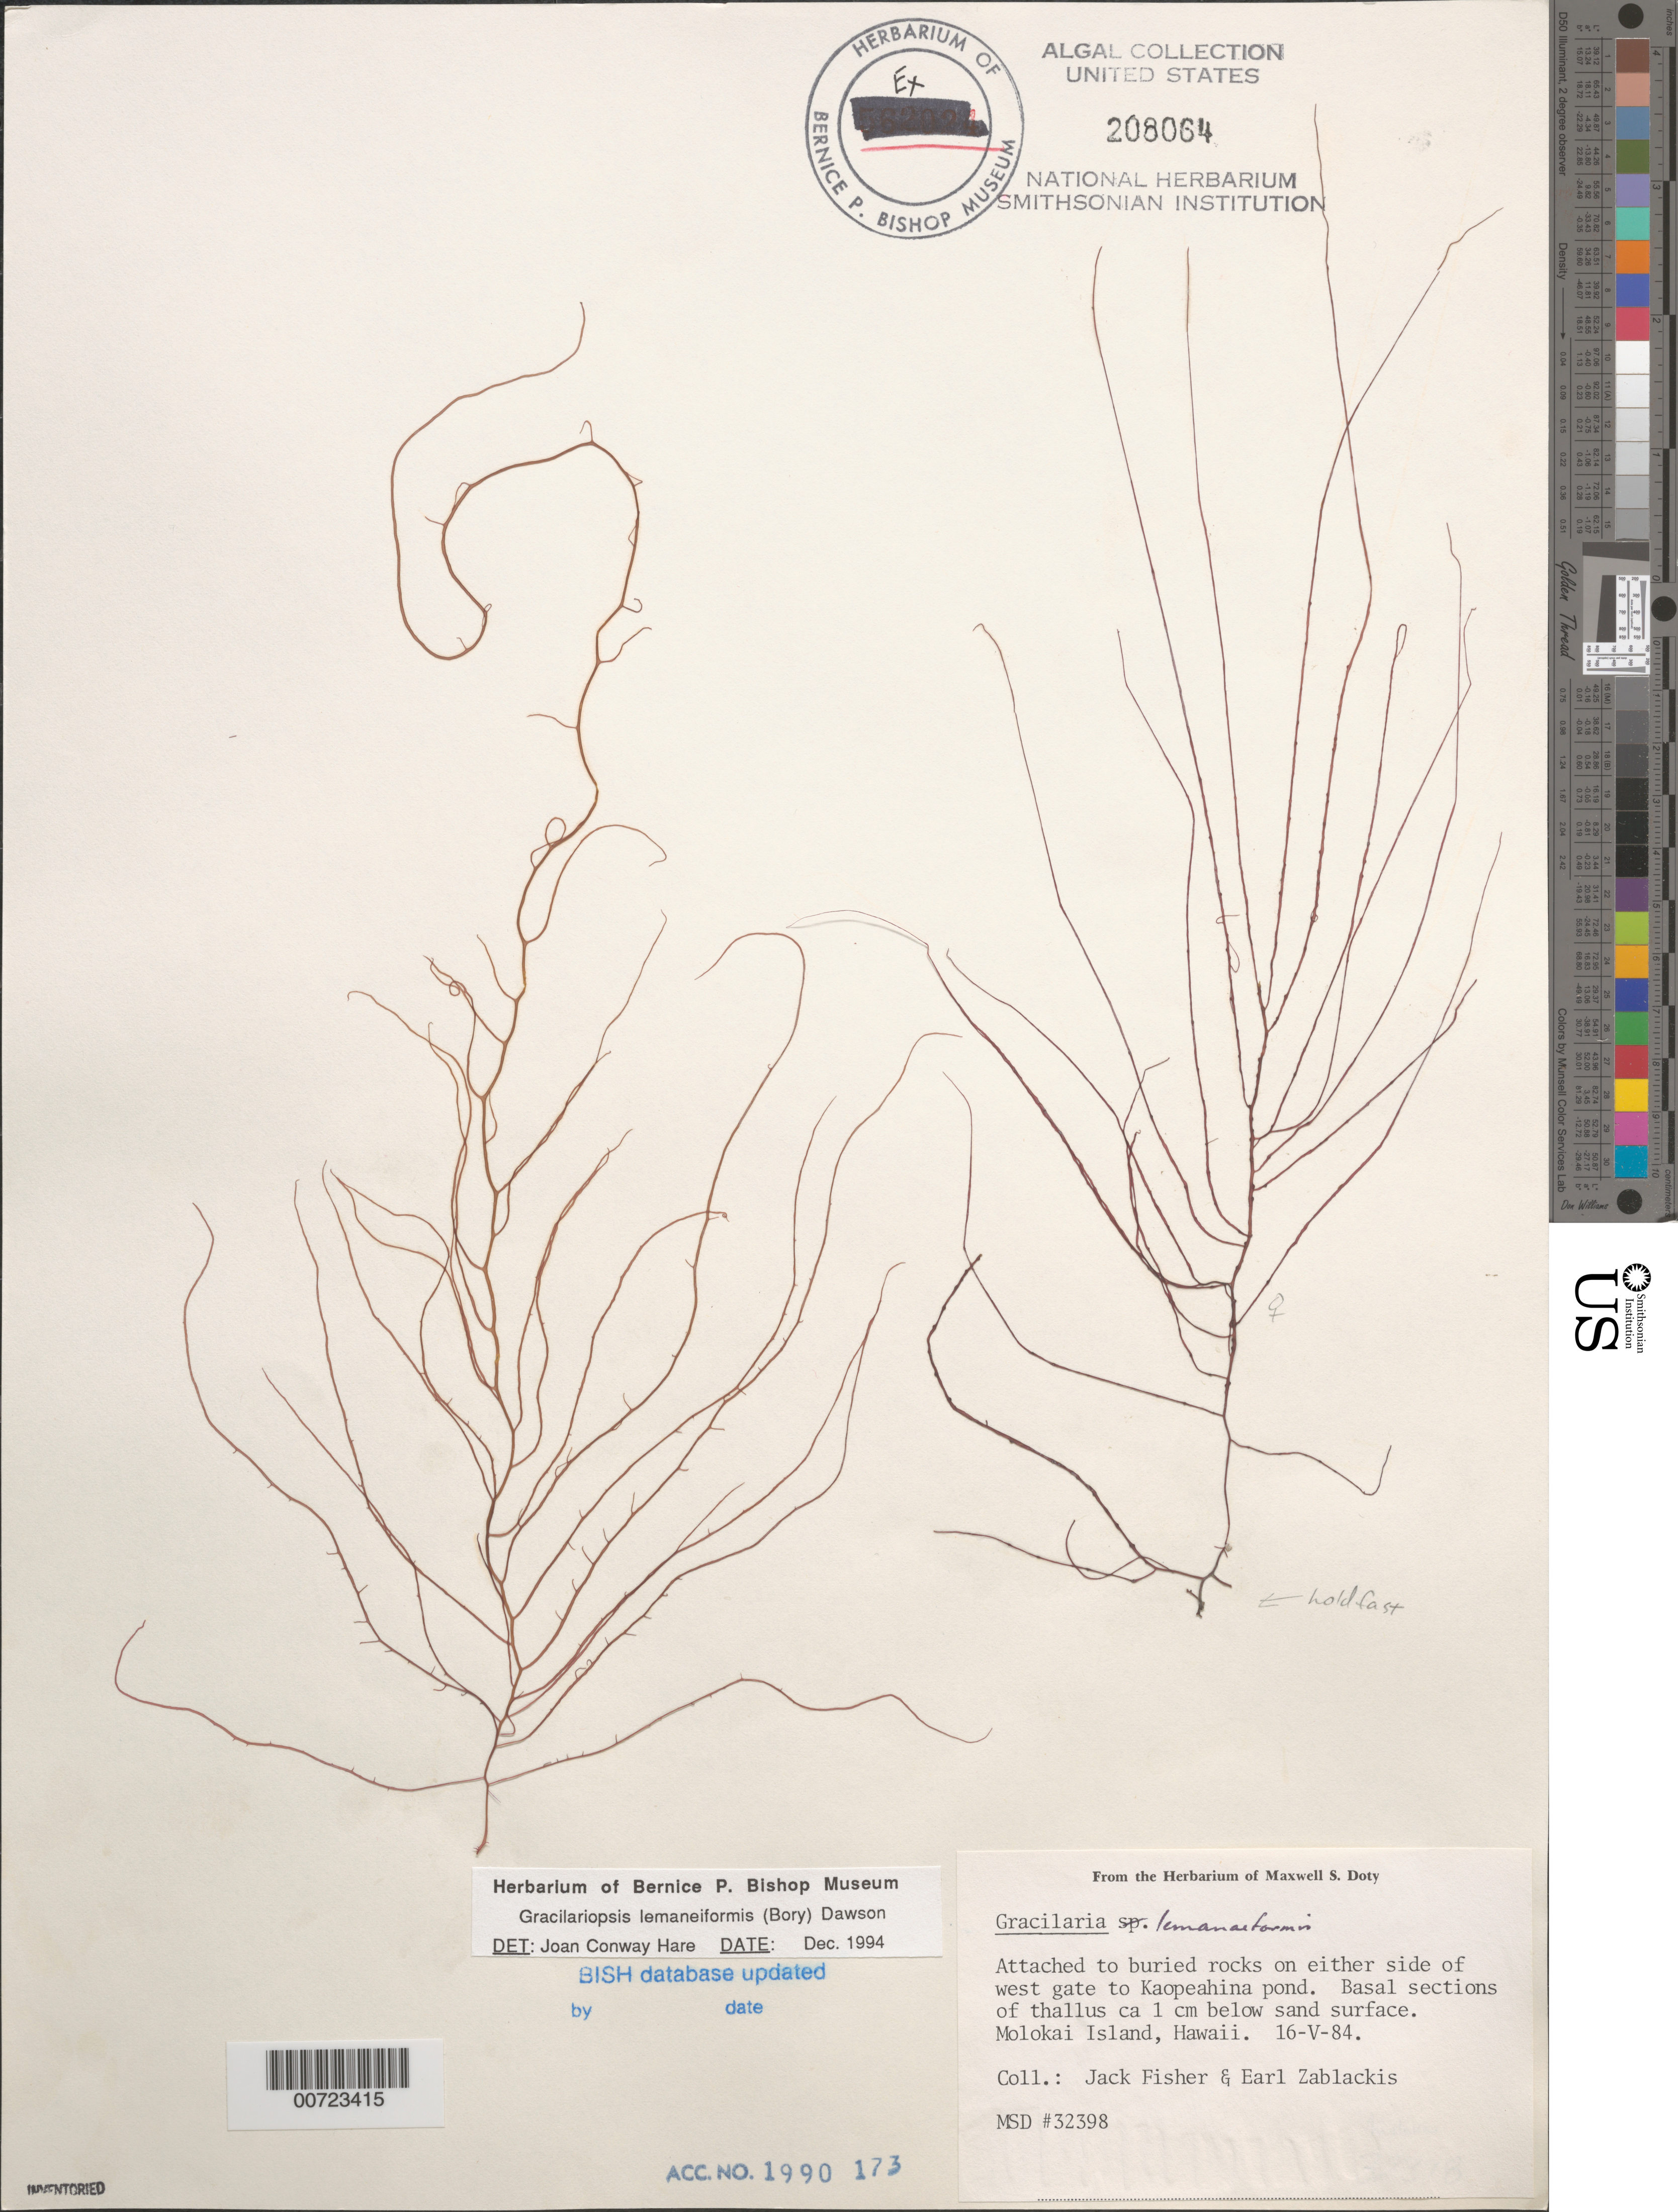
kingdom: Plantae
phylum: Rhodophyta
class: Florideophyceae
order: Gracilariales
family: Gracilariaceae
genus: Gracilariopsis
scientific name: Gracilariopsis lemaneiformis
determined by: Hare, Joan Conway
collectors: J. Fisher & E. Zablackis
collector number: MSD 32398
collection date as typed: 16 May 1984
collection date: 1984-05-16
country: United States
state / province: Hawaii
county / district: Maui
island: Moloka'i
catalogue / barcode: US 208064